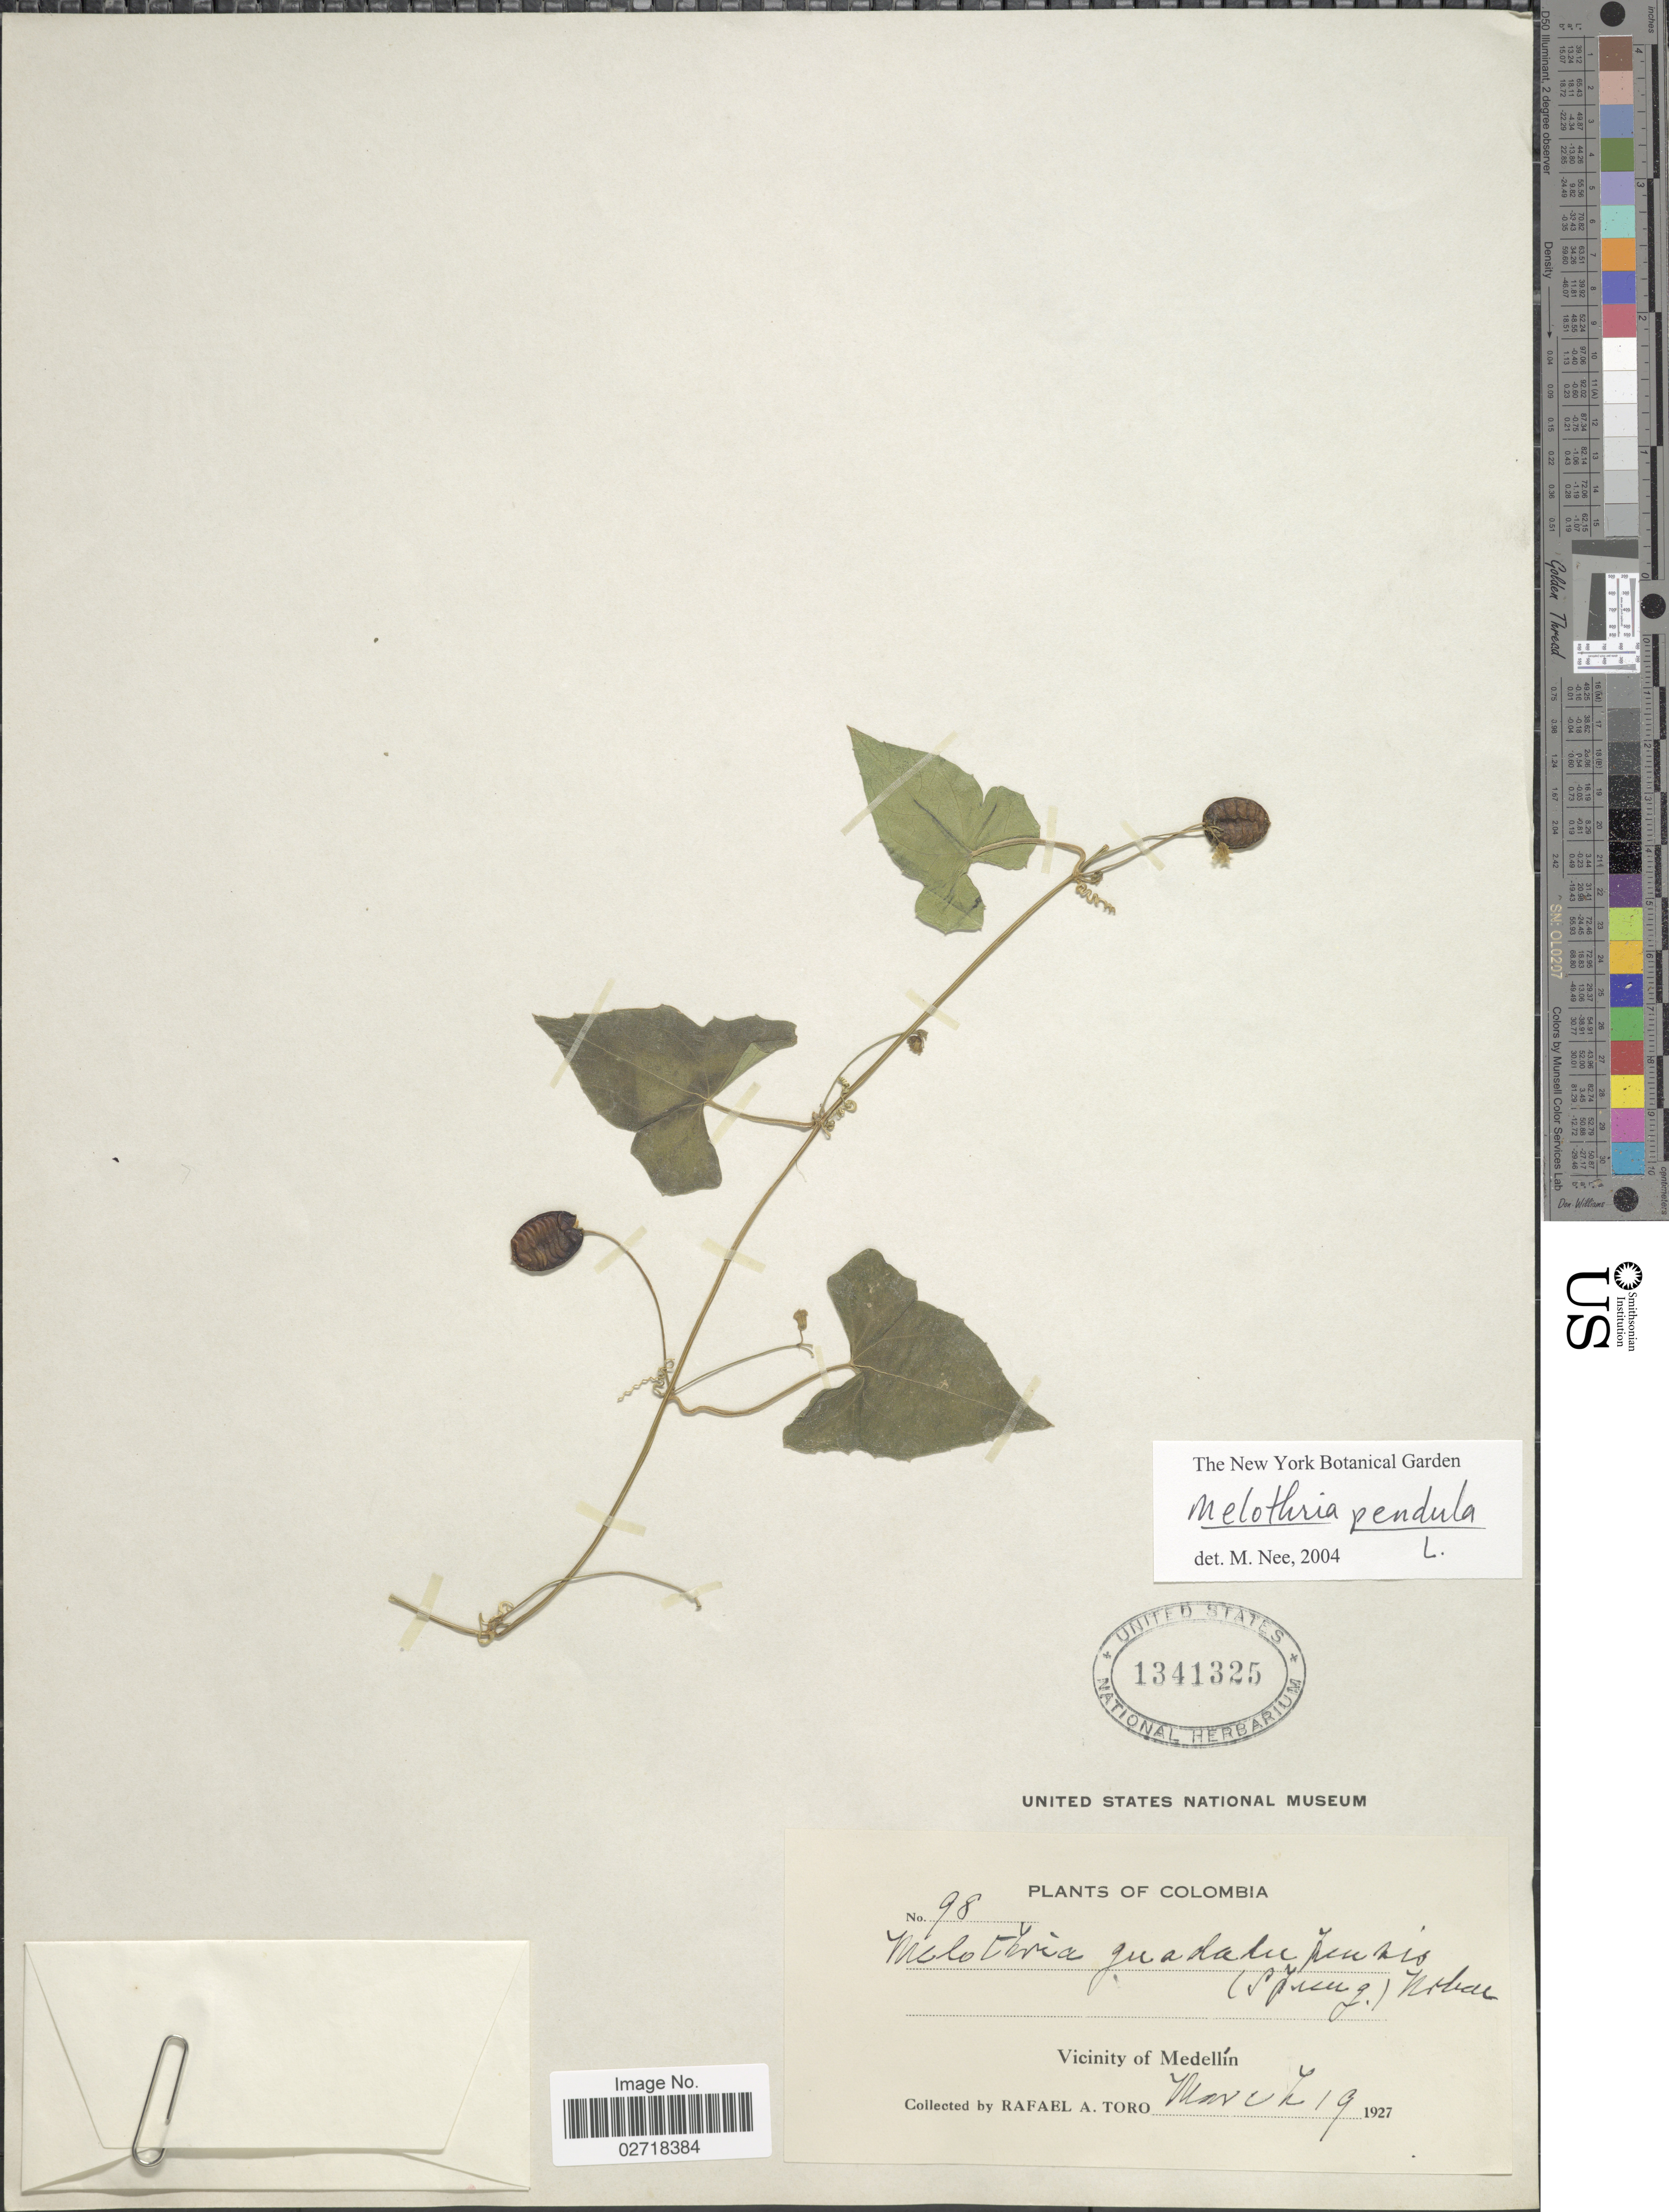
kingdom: Plantae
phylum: Tracheophyta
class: Magnoliopsida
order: Cucurbitales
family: Cucurbitaceae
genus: Melothria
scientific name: Melothria pendula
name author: L.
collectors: R. A. Toro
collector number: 98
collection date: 1927-03-19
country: Colombia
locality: Vicinity of Medellin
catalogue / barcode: US 1341325